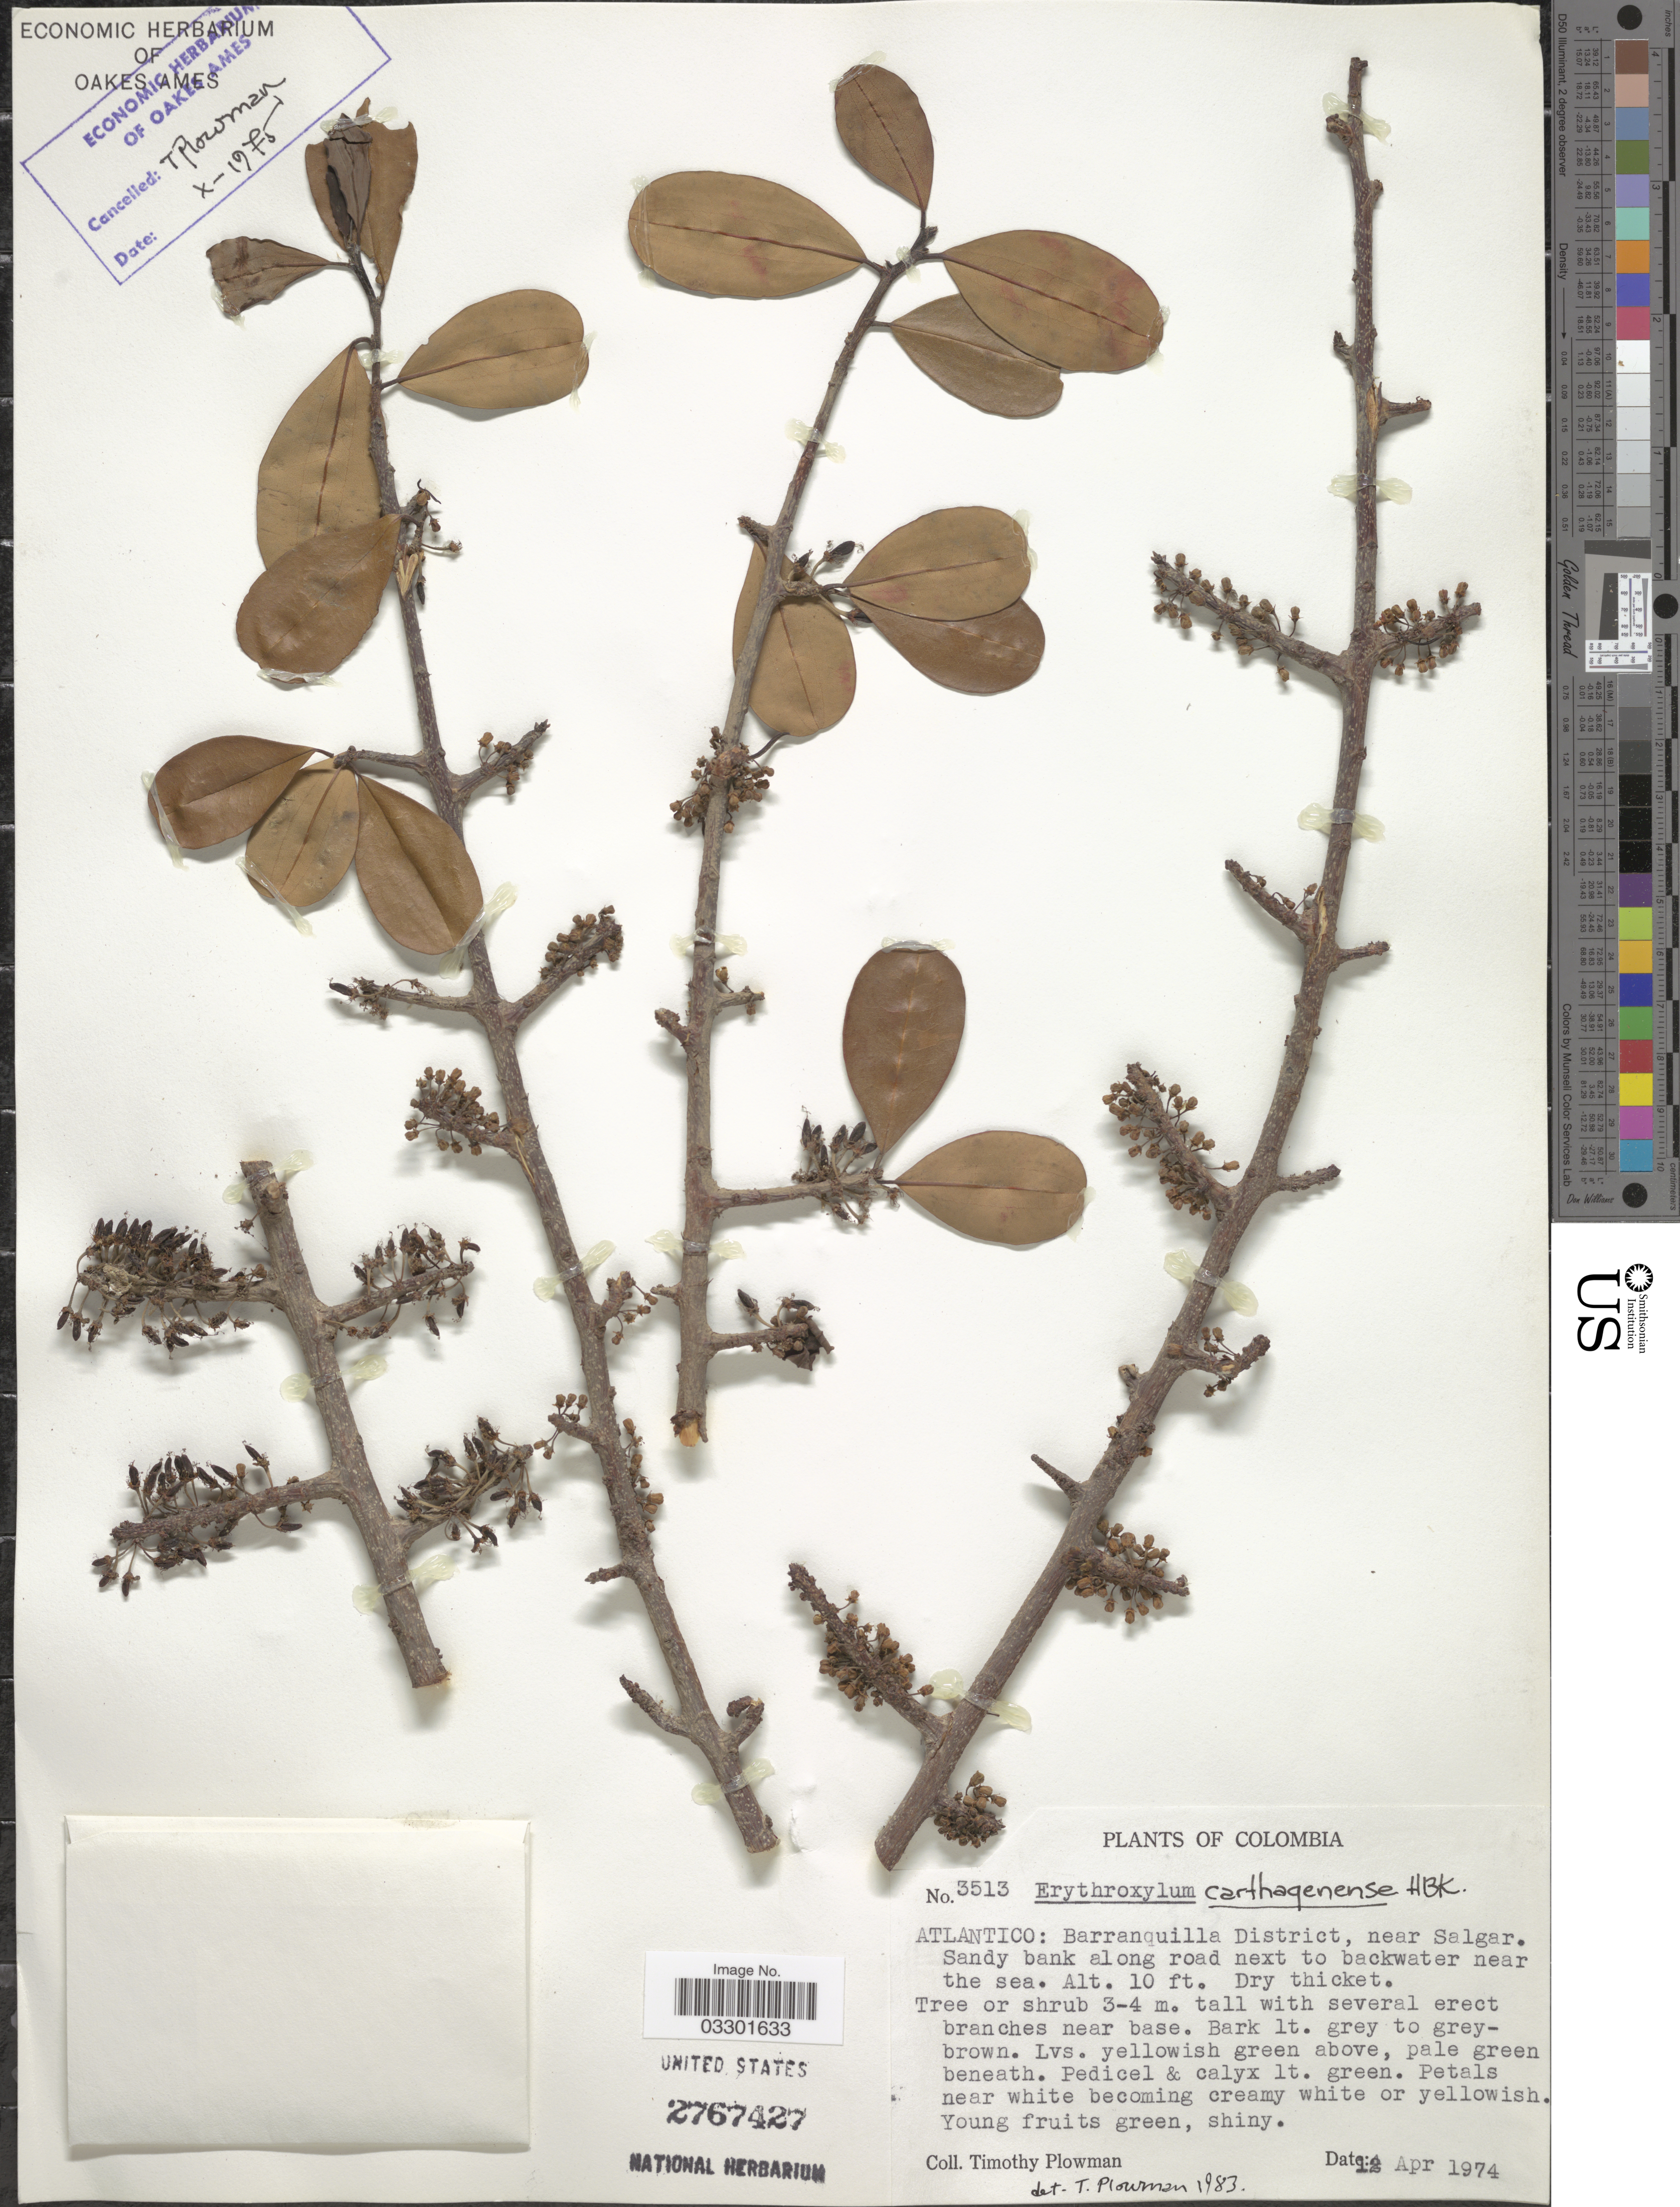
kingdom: Plantae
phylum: Tracheophyta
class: Magnoliopsida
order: Malpighiales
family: Erythroxylaceae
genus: Erythroxylum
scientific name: Erythroxylum carthagenense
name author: Jacq.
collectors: T. Plowman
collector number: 3513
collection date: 1974-04-12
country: Colombia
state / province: Atlántico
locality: Barranquilla District, near Salgar. Sandy bank along road next to backwater near the sea.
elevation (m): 3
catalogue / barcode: US 2767427